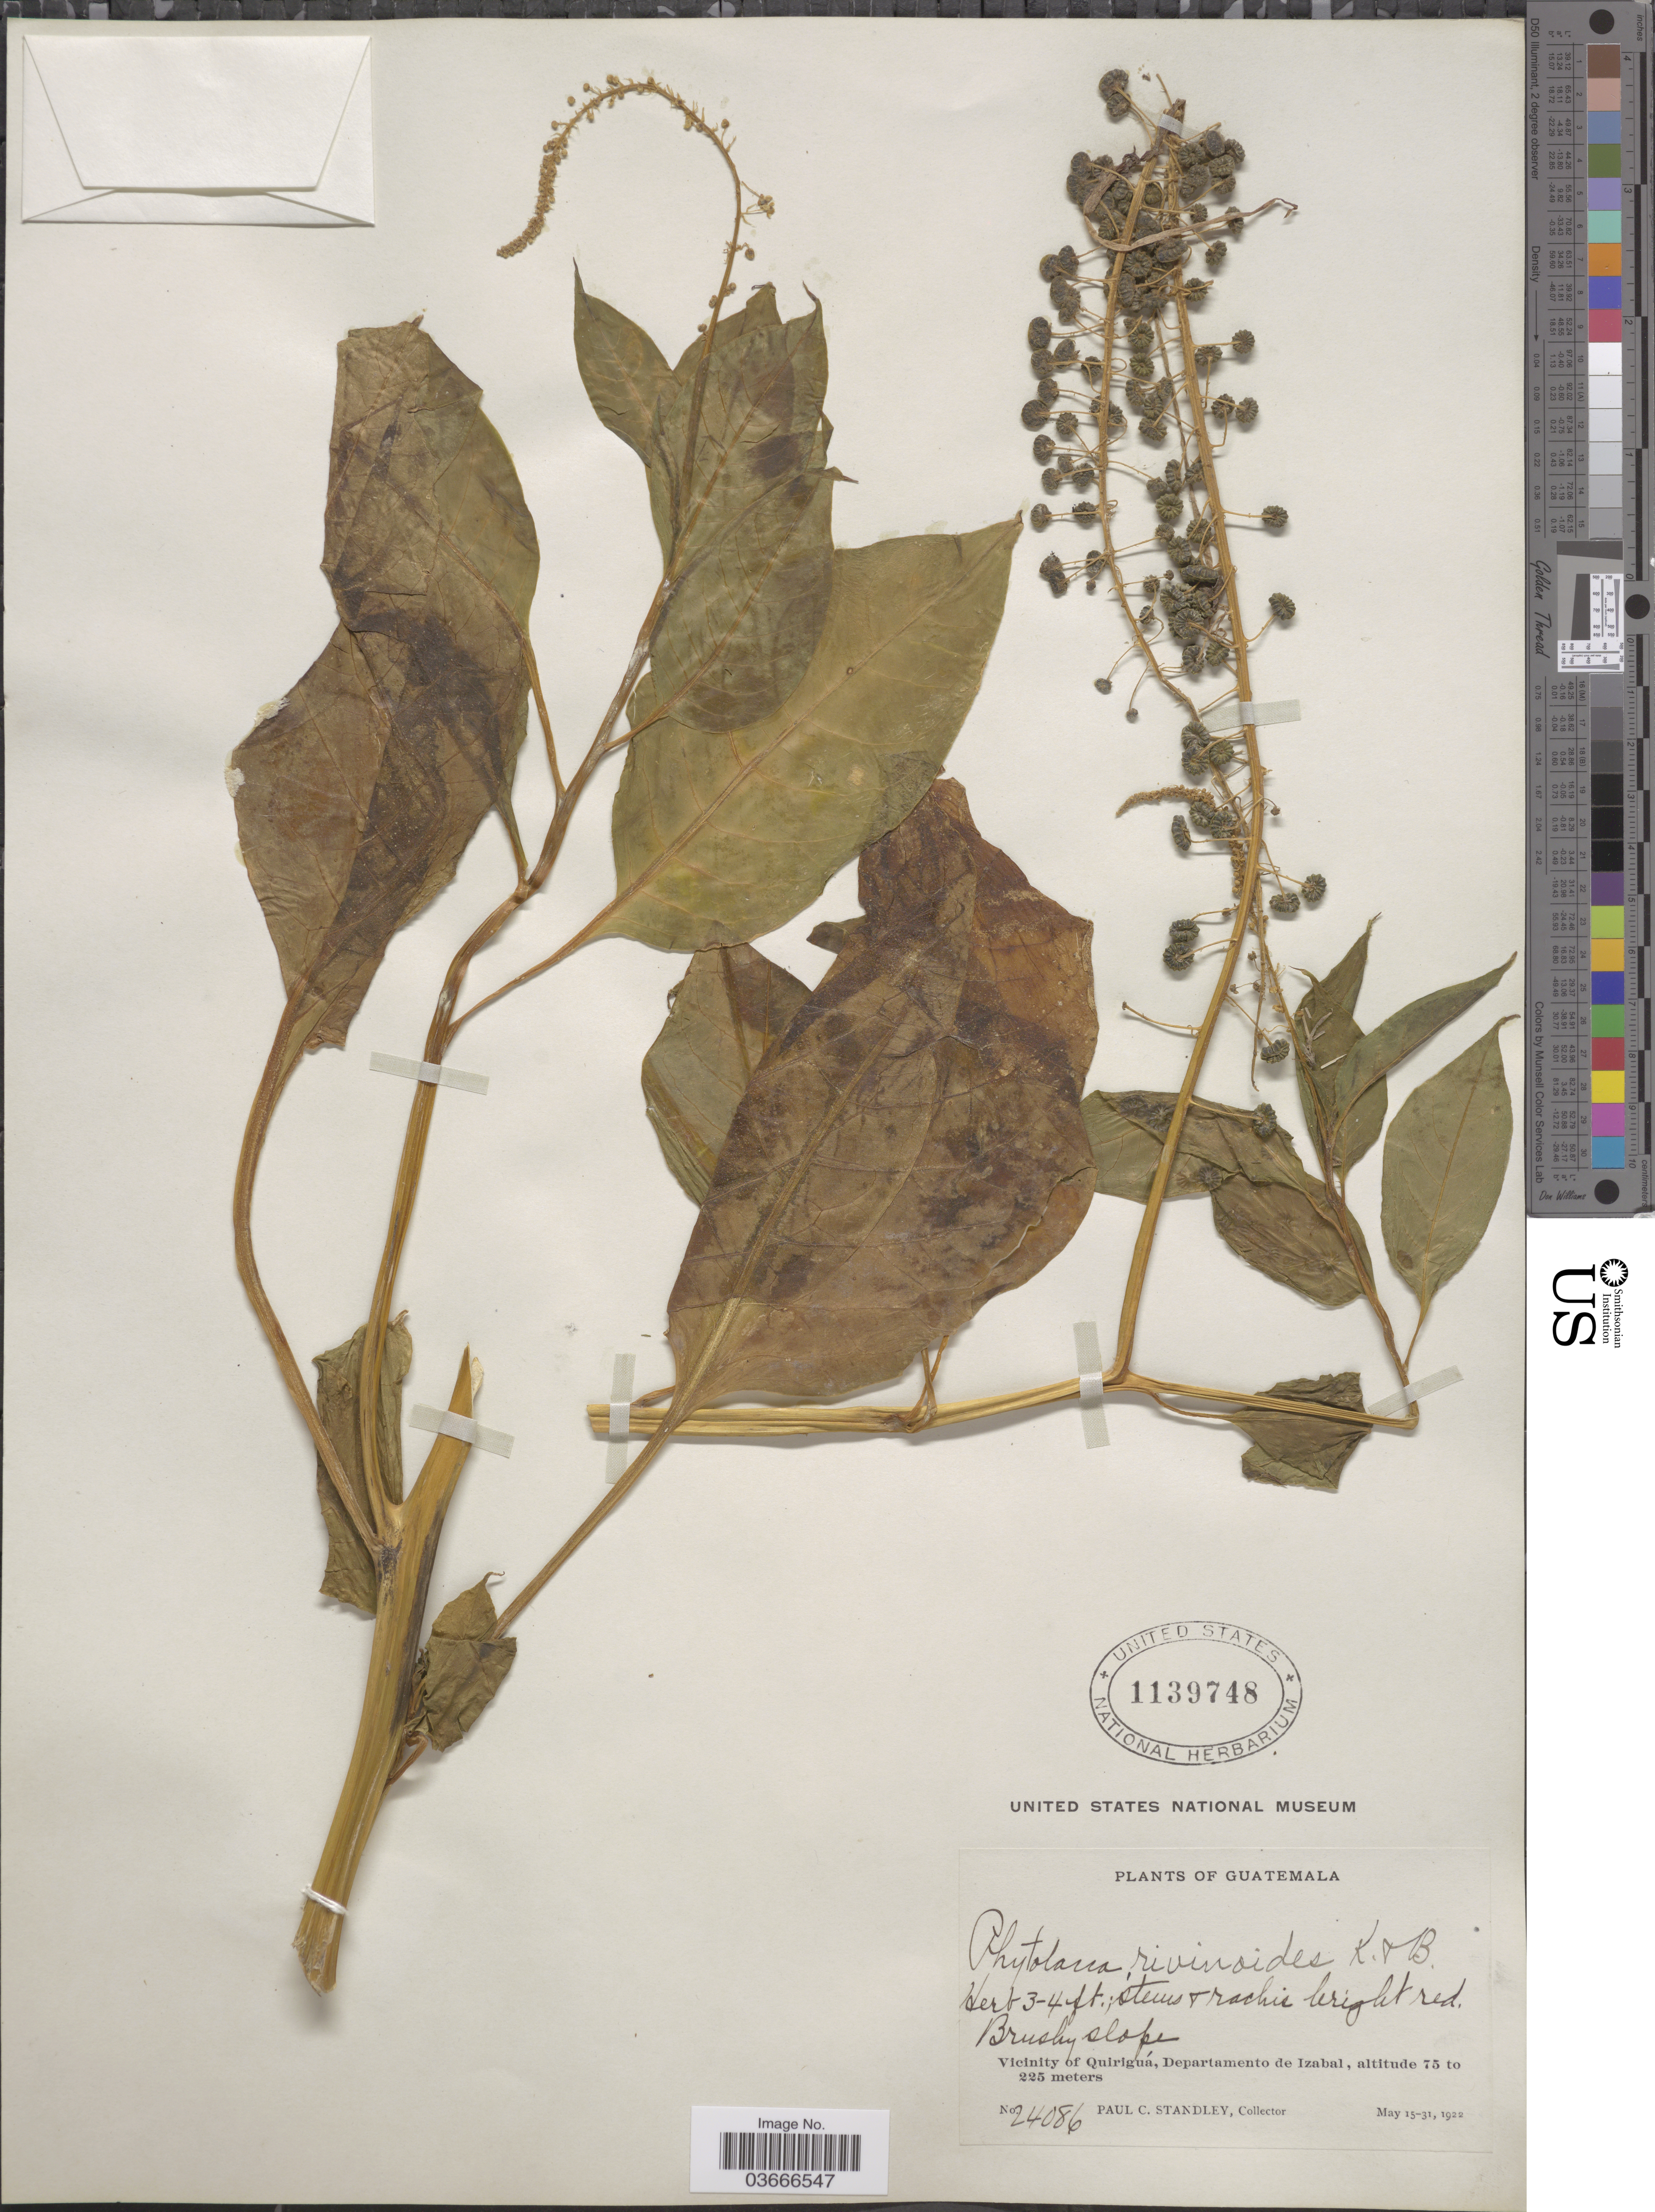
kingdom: Plantae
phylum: Tracheophyta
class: Magnoliopsida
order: Caryophyllales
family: Phytolaccaceae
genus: Phytolacca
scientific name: Phytolacca rivinoides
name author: Kunth & C.D. Bouché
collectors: P. C. Standley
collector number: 24086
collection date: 1922-05-15/1922-05-31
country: Guatemala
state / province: Izabal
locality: Vicinity of Quirigúa, Departamento de Izabal.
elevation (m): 75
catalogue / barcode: US 1139748